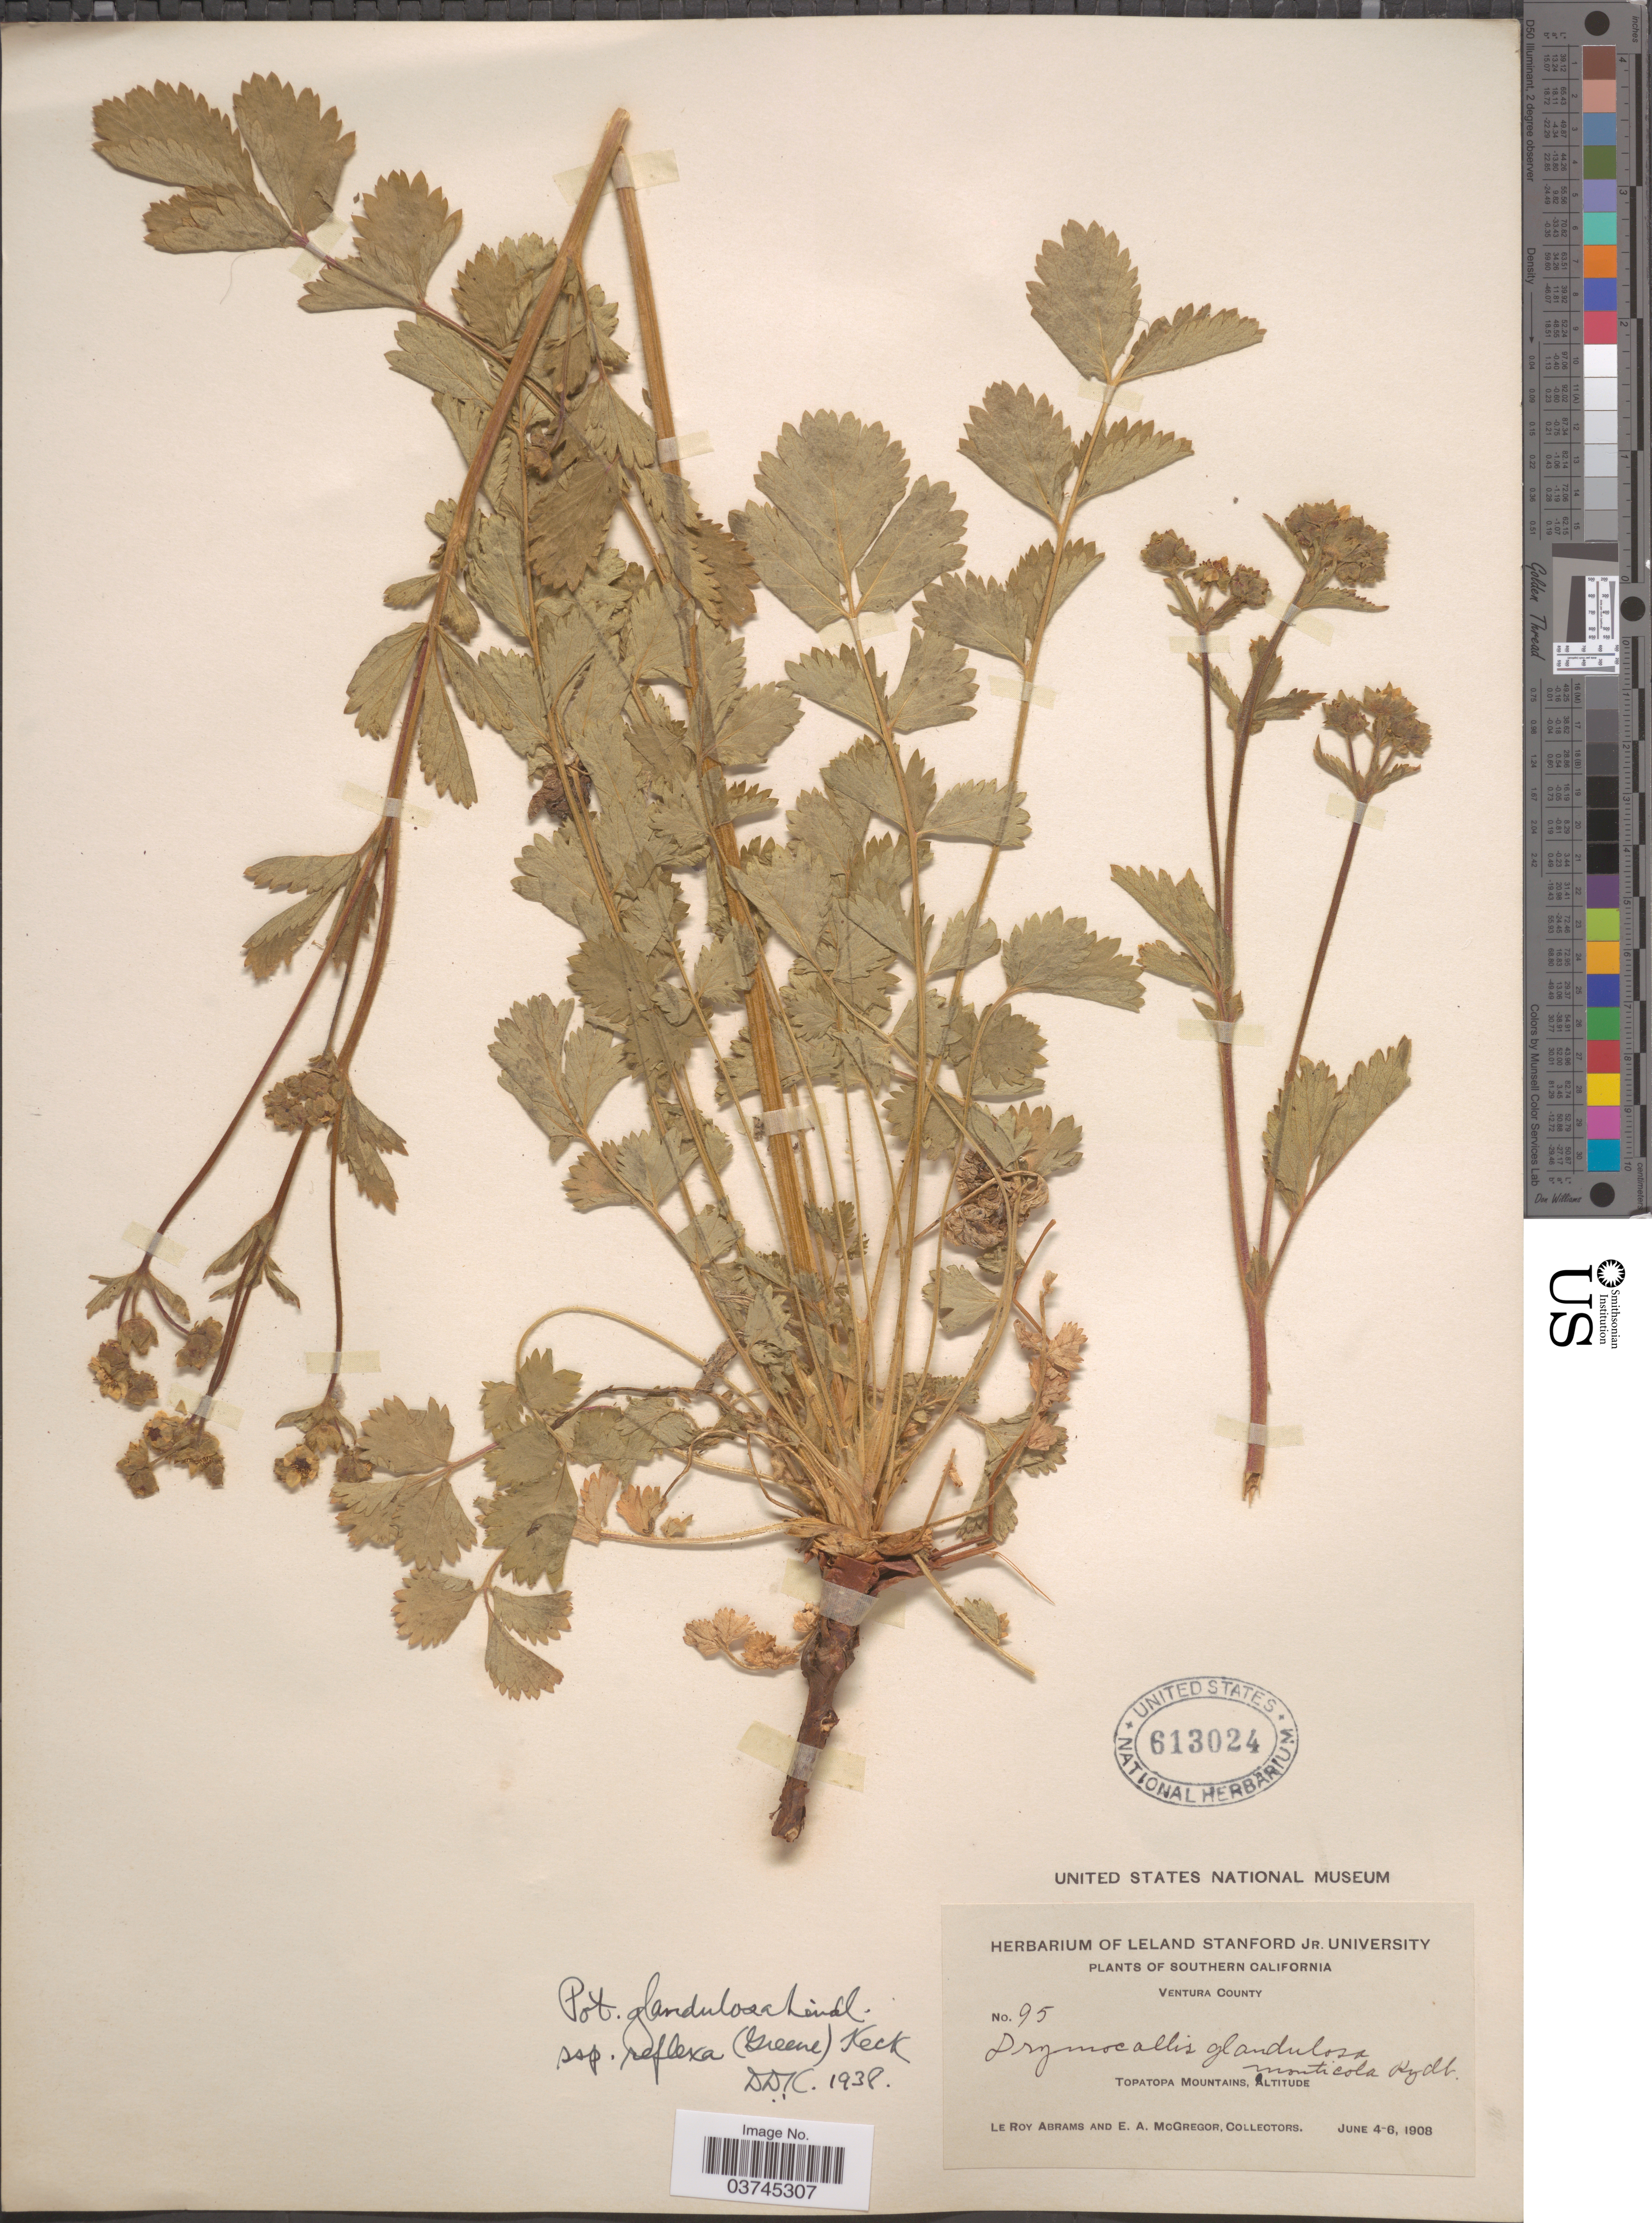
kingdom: Plantae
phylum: Tracheophyta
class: Magnoliopsida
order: Rosales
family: Rosaceae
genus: Drymocallis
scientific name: Drymocallis glandulosa subsp. reflexa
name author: (Greene) Soják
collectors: L. Abrams & E. A. McGregor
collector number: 95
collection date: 1908-06-04/1908-06-06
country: United States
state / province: California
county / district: Ventura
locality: Southern California. Ventura County. Topatopa Mountains.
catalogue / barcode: US 613024